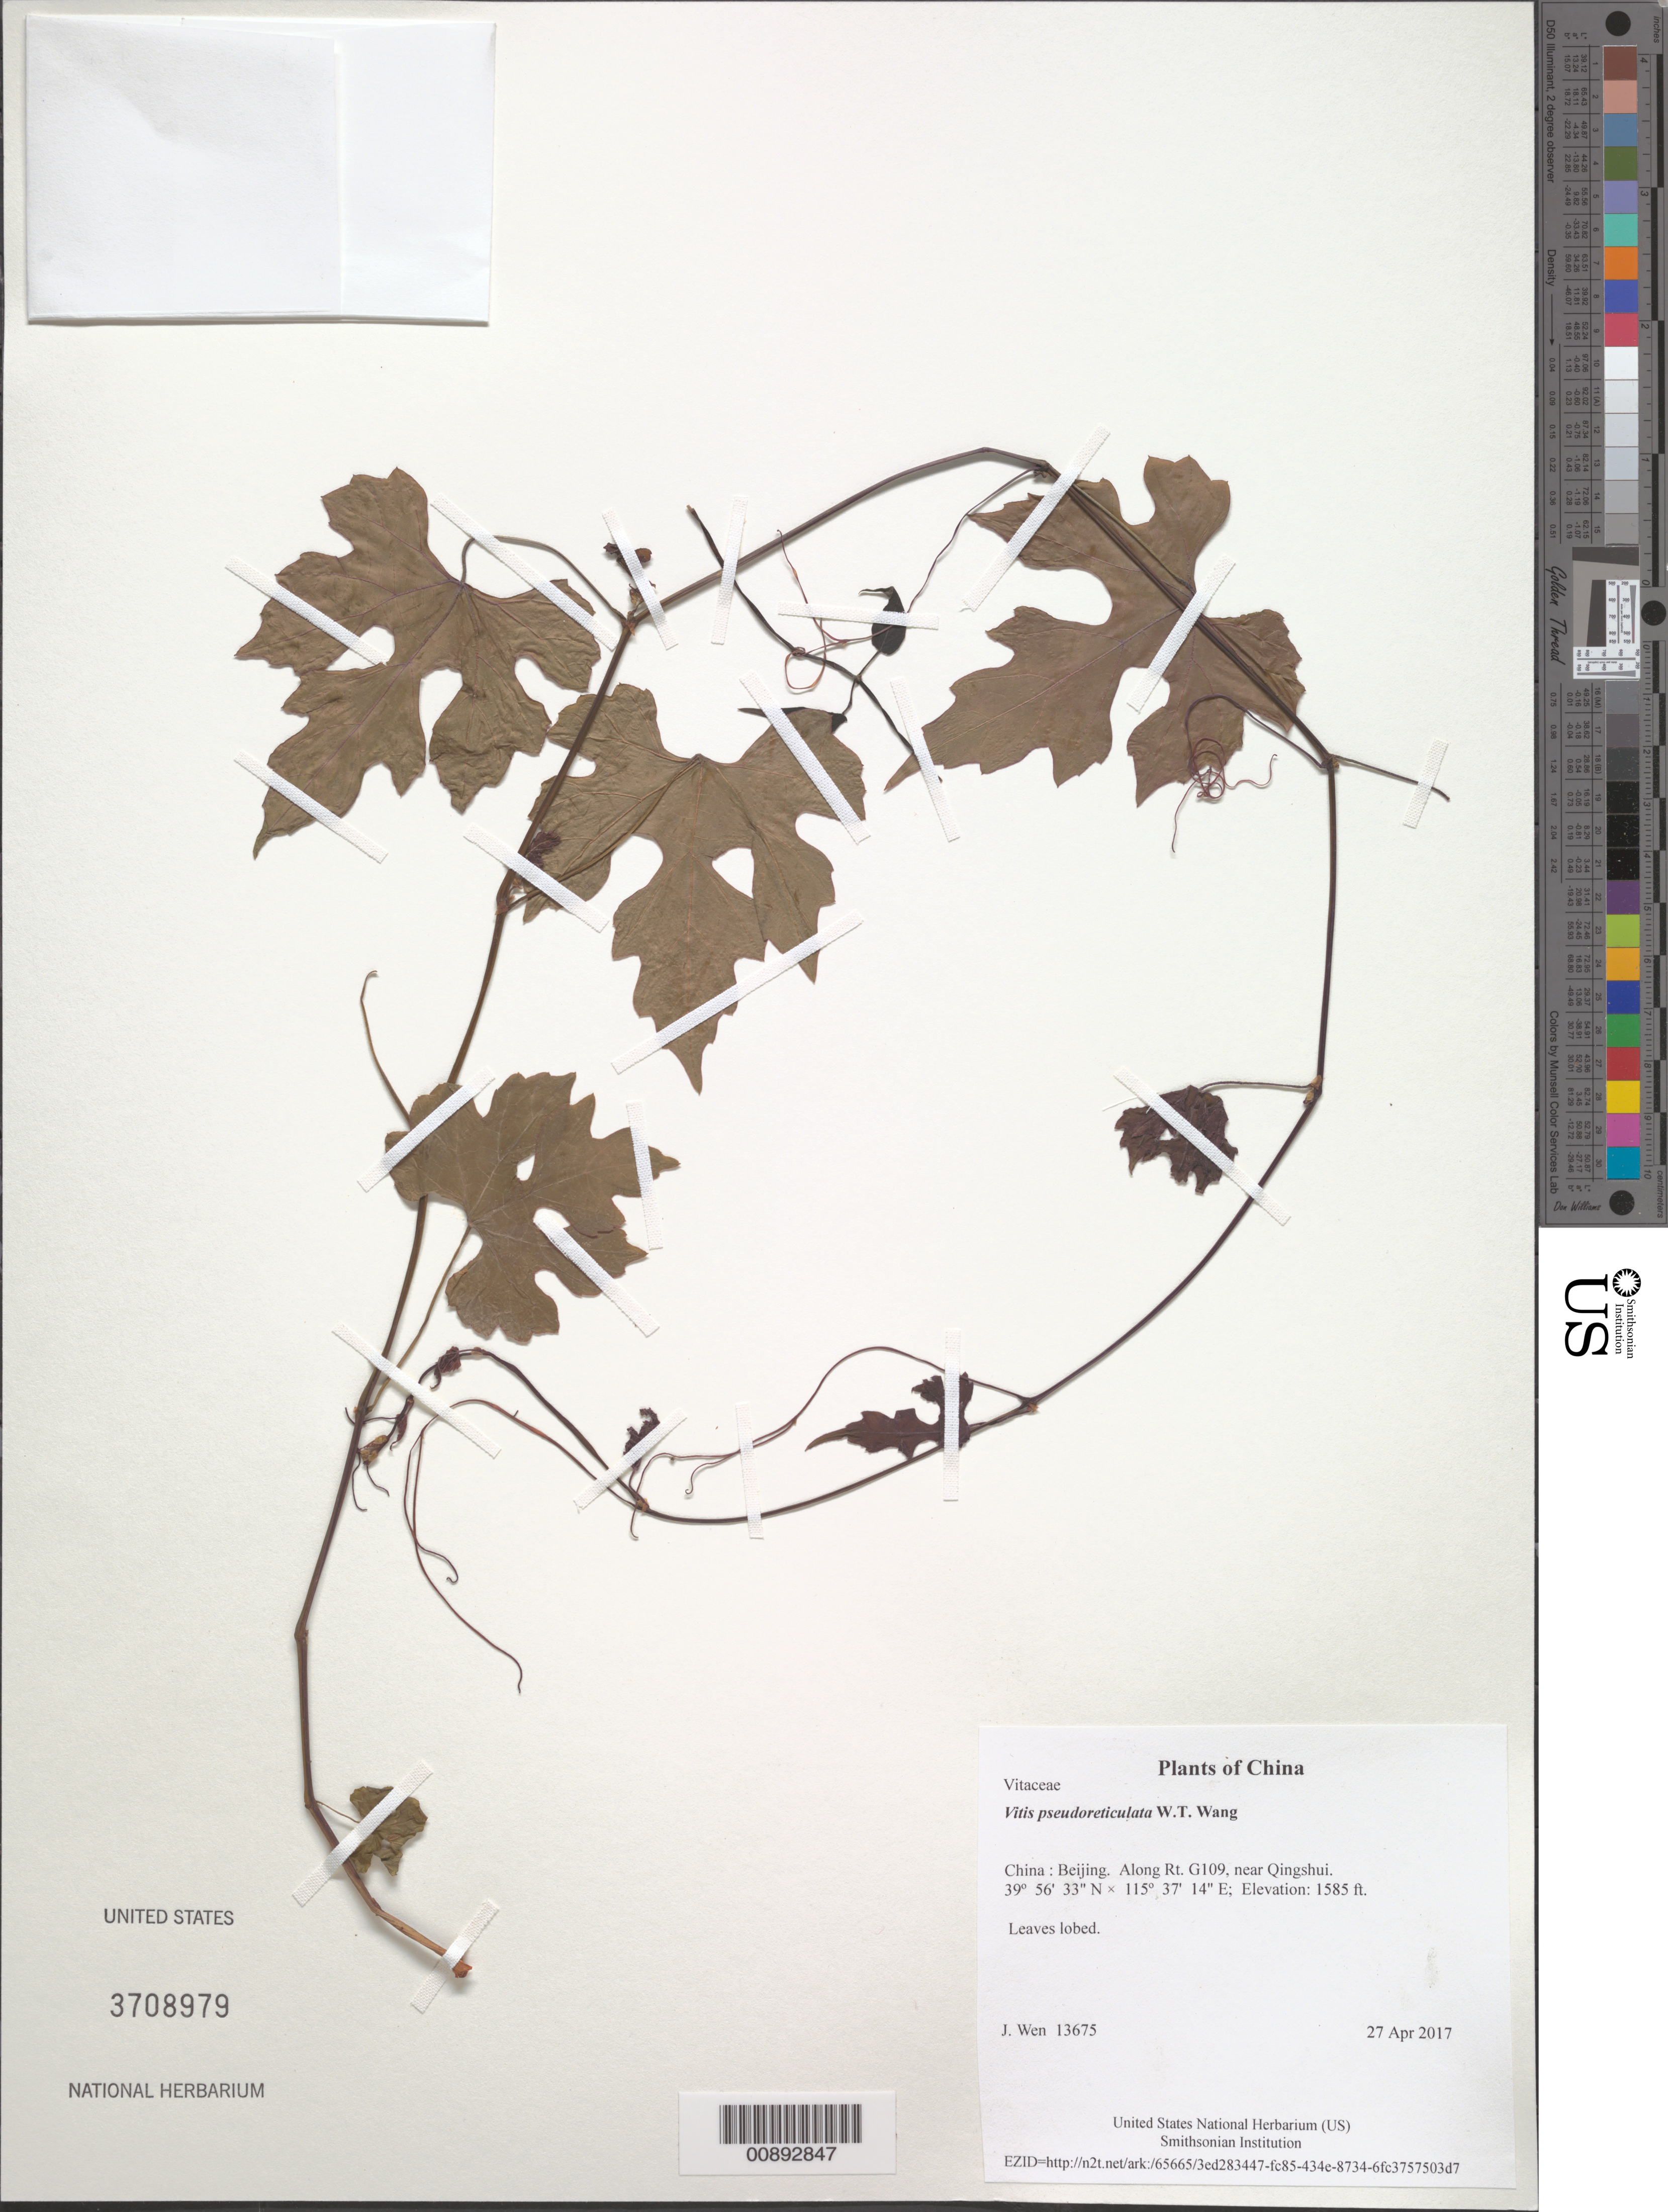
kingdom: Plantae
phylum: Tracheophyta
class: Magnoliopsida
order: Vitales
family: Vitaceae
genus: Vitis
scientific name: Vitis pseudoreticulata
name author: W.T. Wang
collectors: J. Wen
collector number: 13675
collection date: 2017-04-27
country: China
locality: Beijing. Along Rt. G109, near Qingshui.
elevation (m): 483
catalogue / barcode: US 3708979